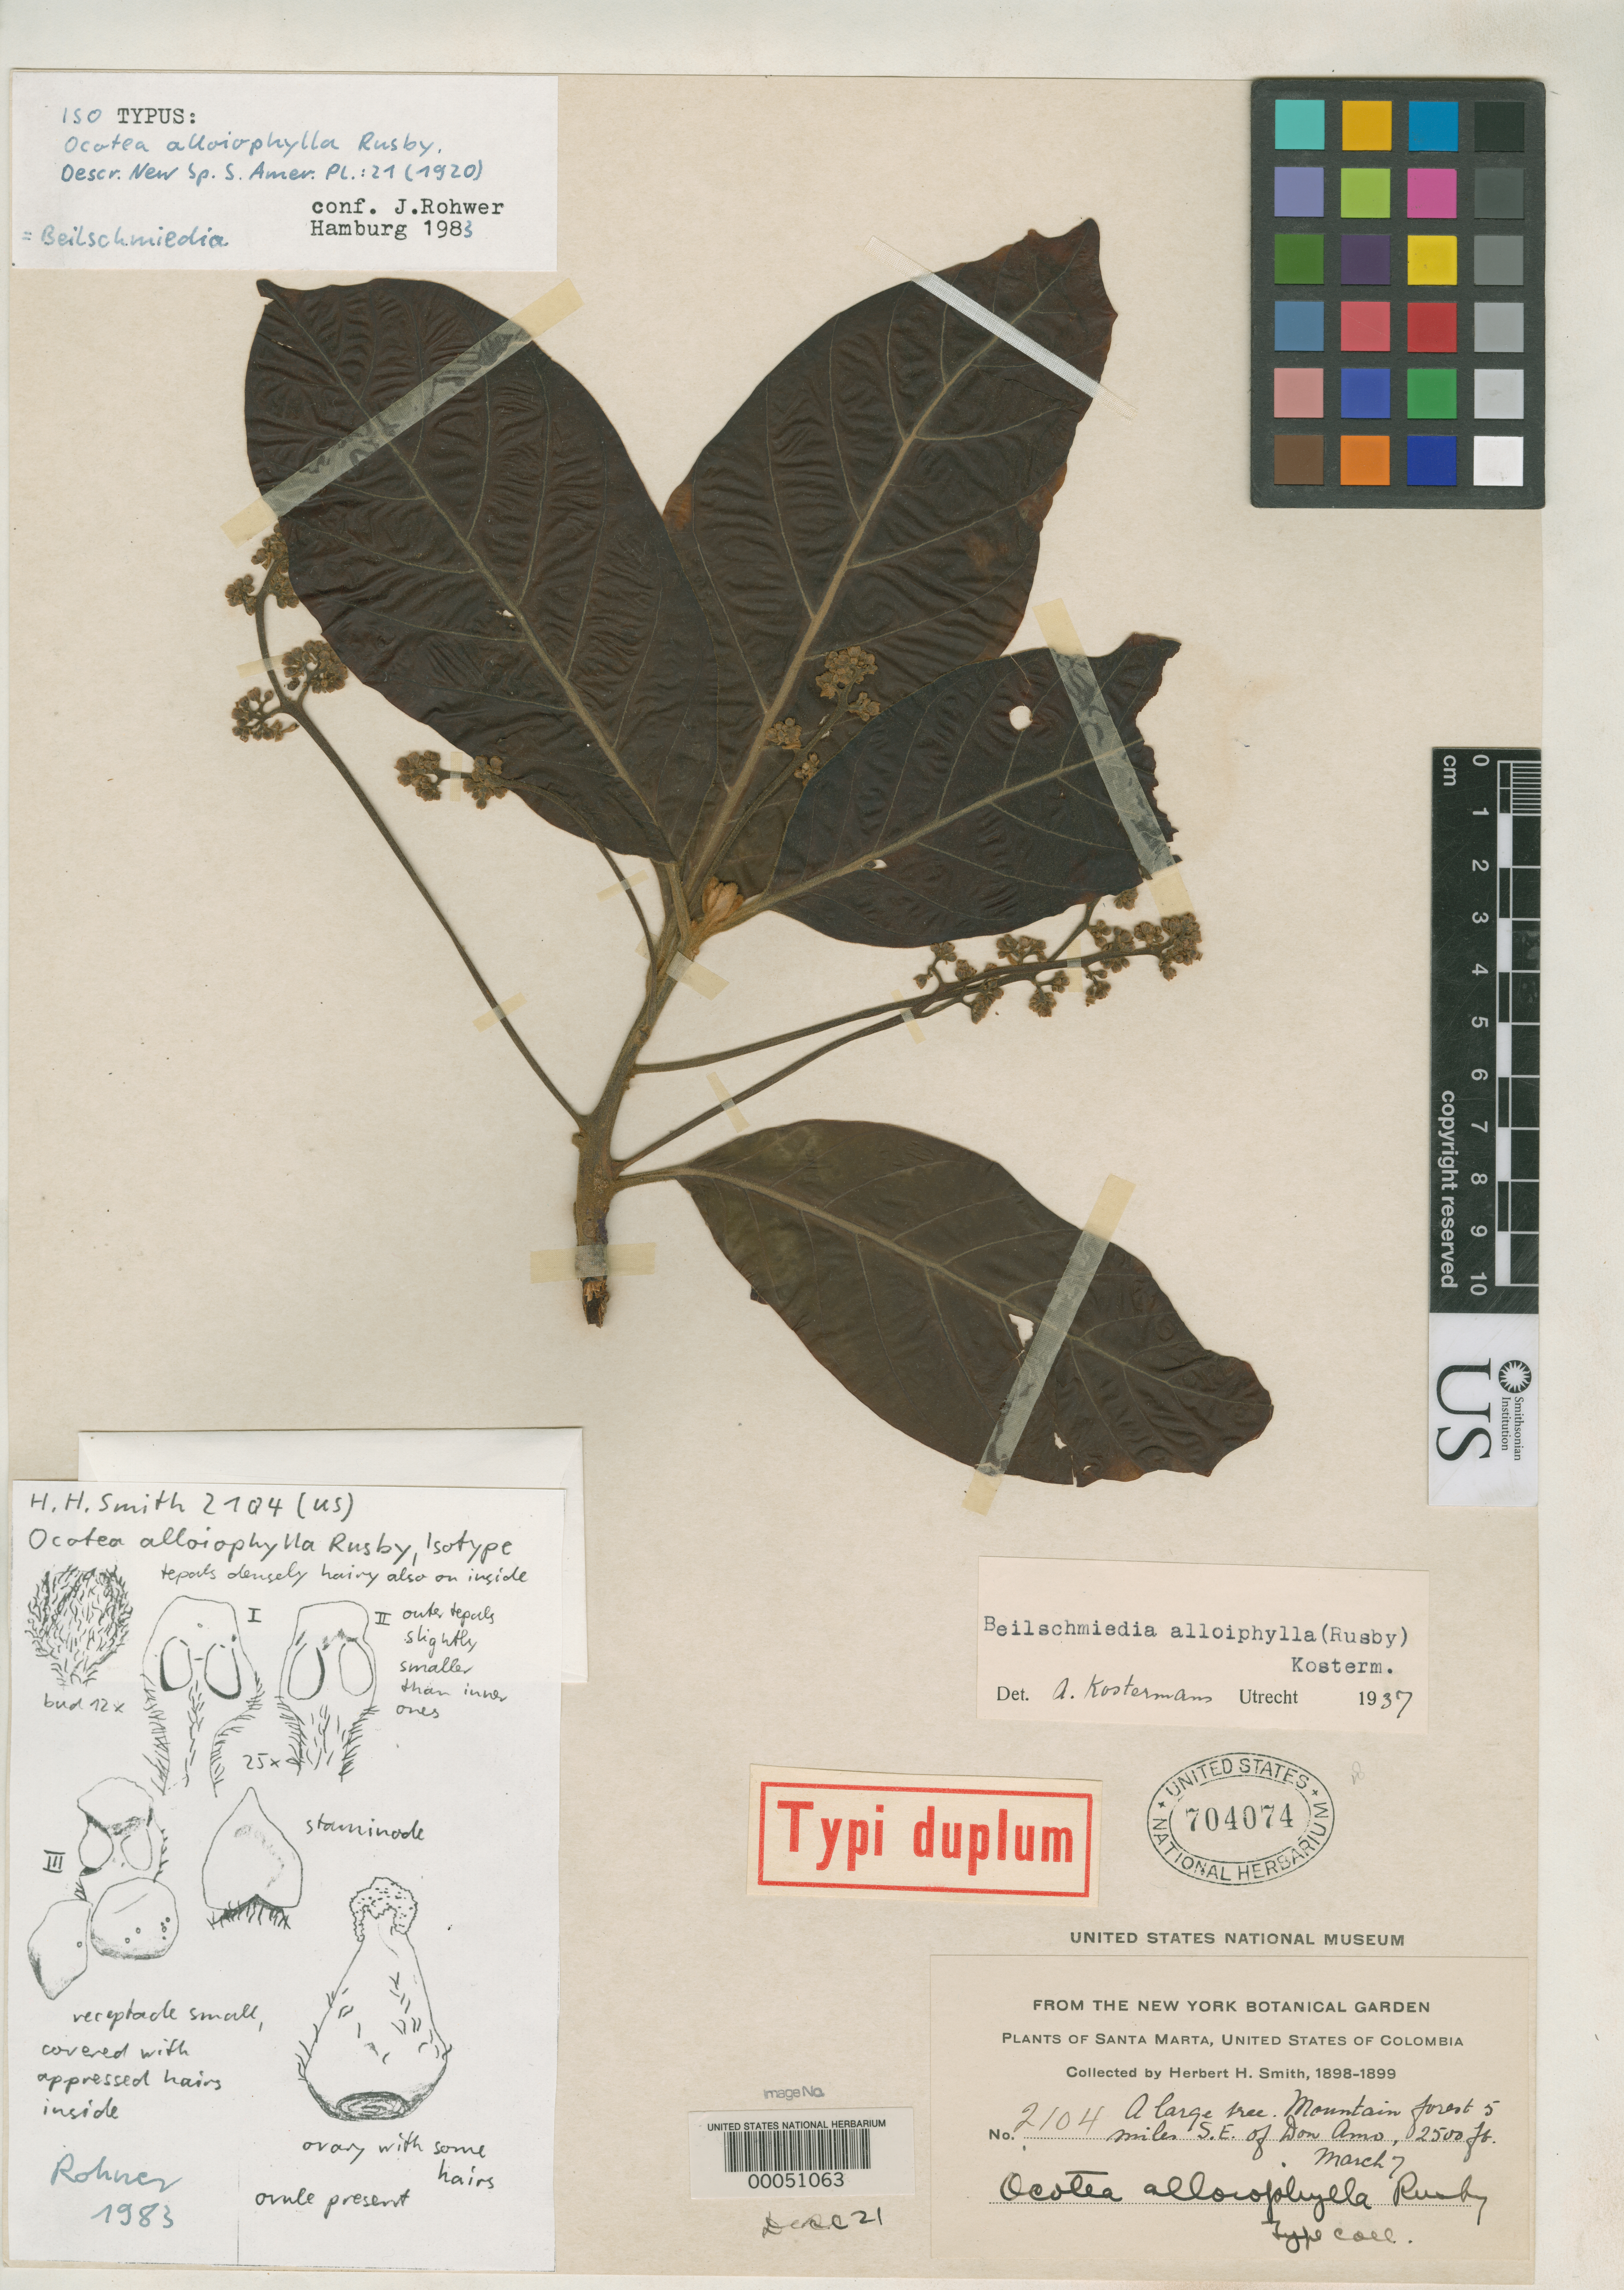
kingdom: Plantae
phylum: Tracheophyta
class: Magnoliopsida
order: Laurales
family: Lauraceae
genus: Ocotea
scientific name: Ocotea alloiophylla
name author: Rusby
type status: Isotype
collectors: Herbert H. Smith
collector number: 2104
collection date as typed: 07 Mar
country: Colombia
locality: SE of Don Amo.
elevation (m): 762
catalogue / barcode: US 704074